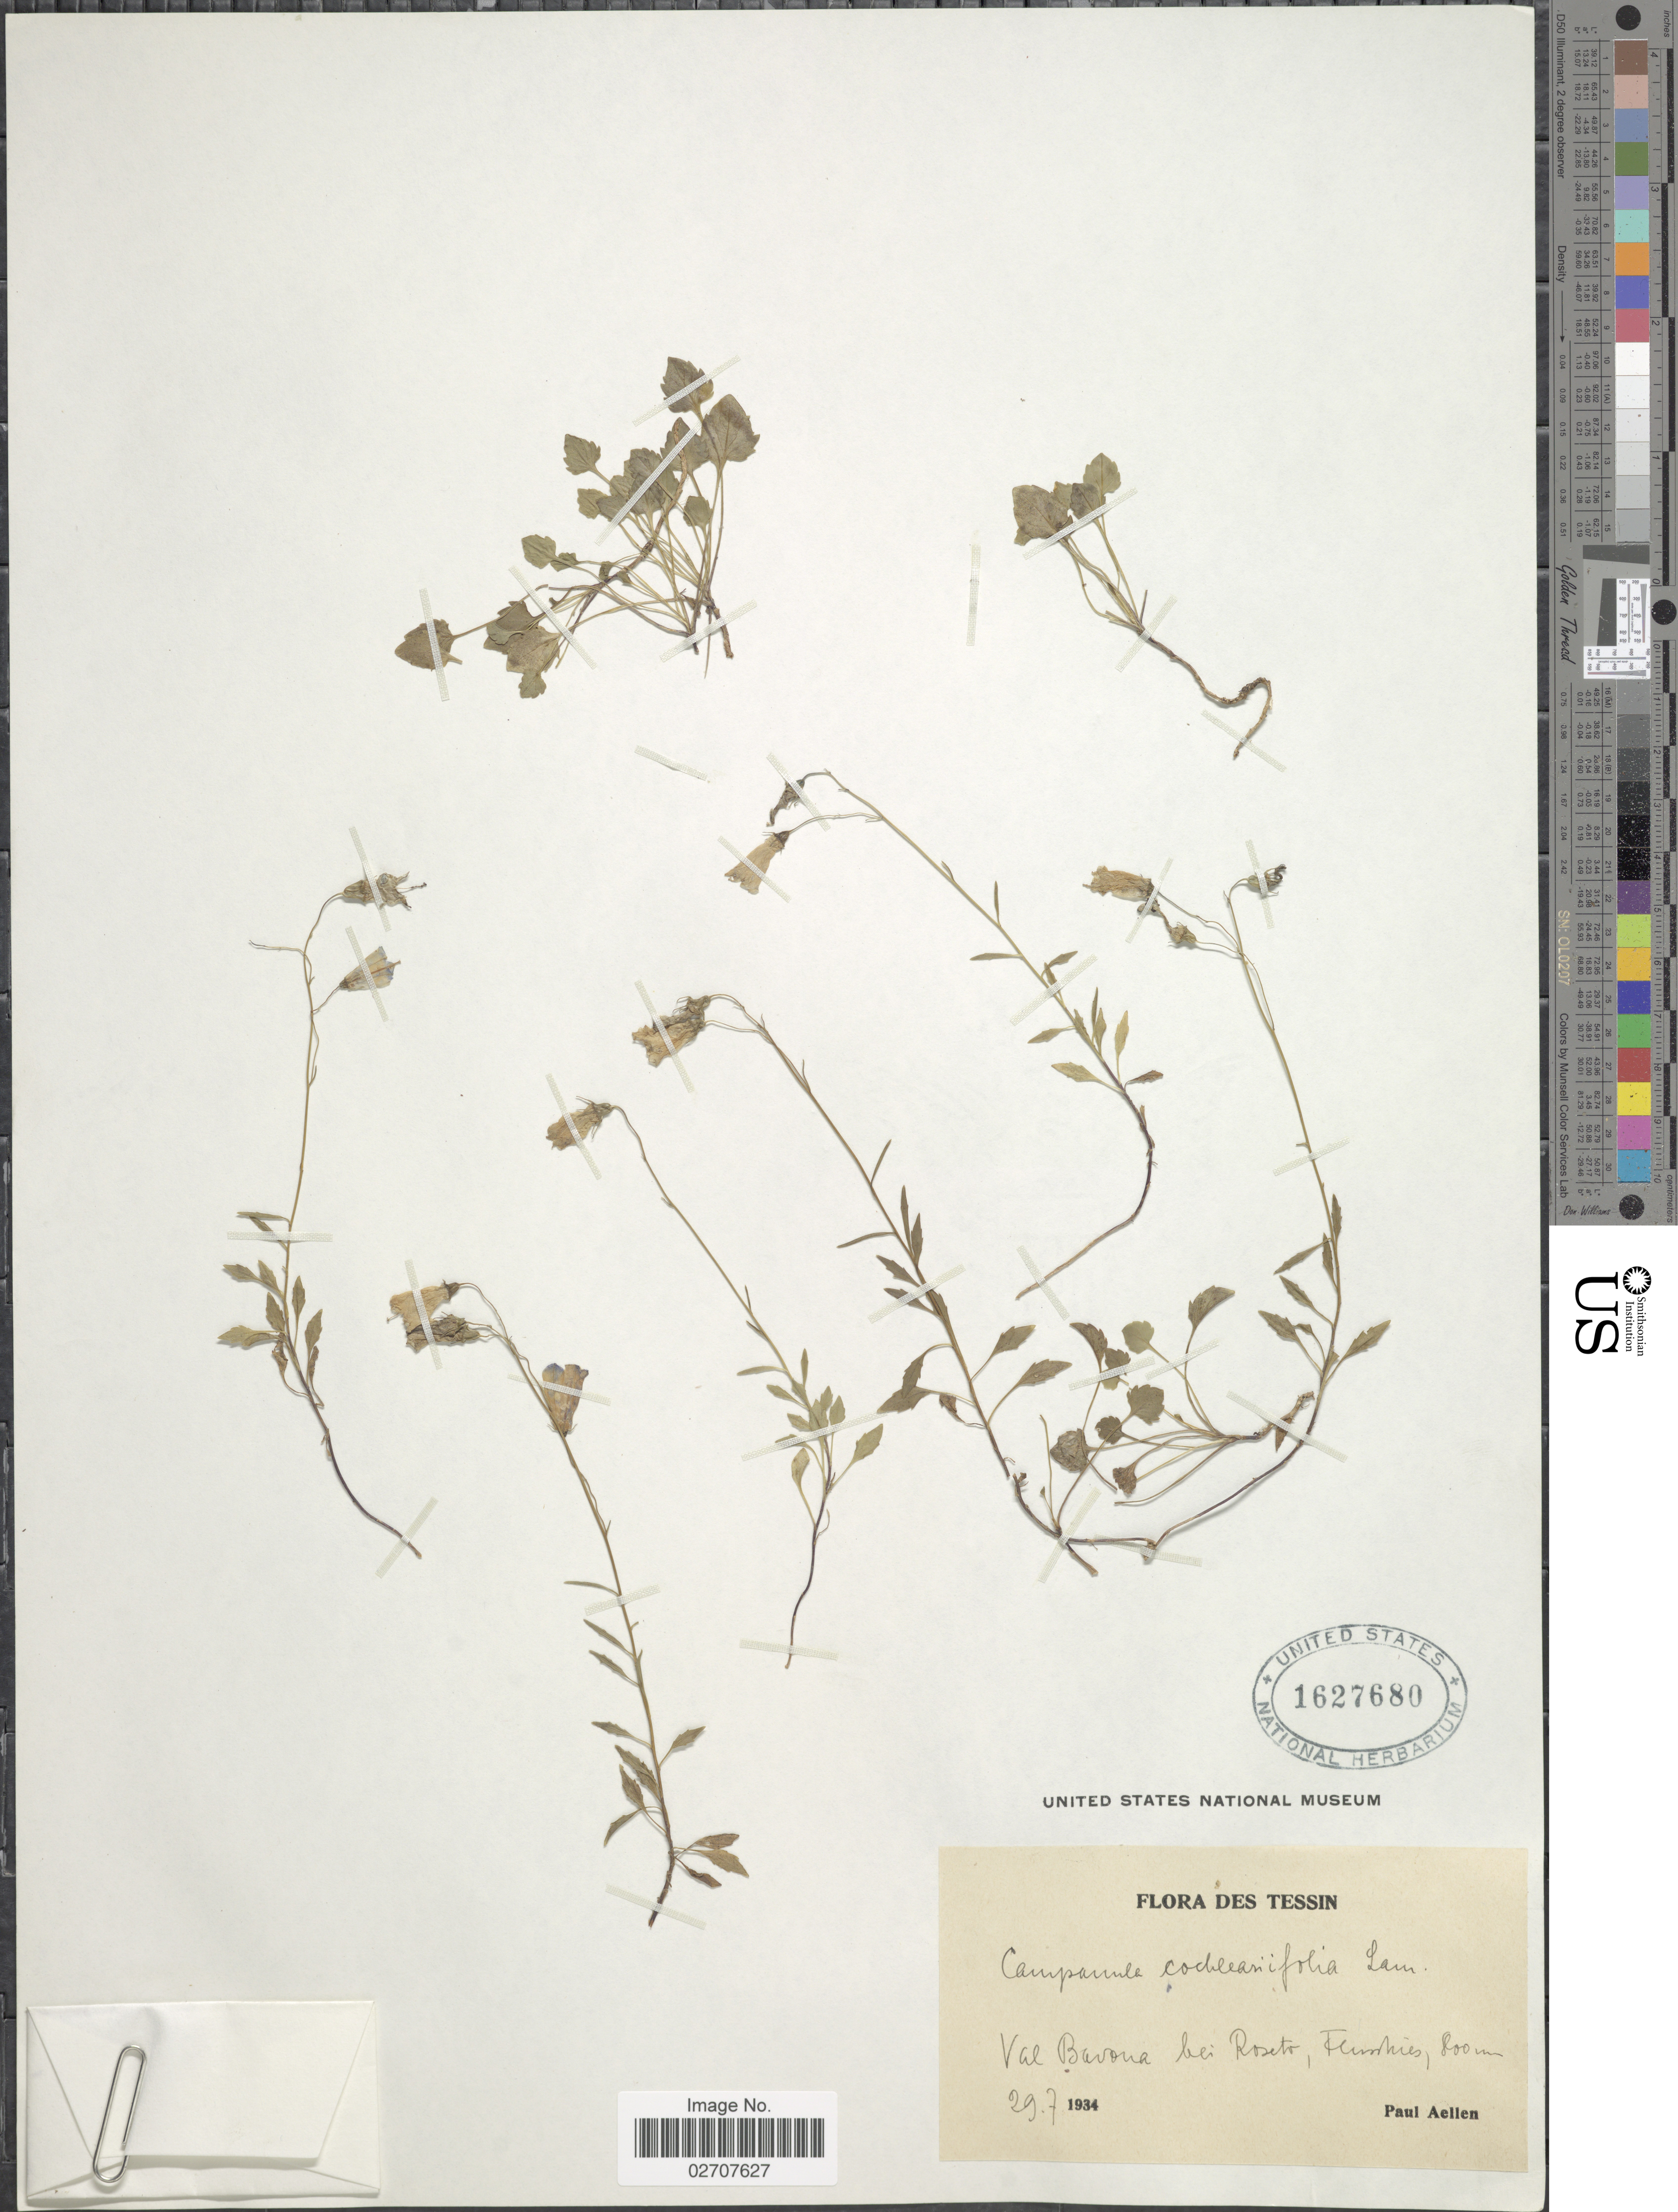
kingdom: Plantae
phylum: Tracheophyta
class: Magnoliopsida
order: Asterales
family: Campanulaceae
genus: Campanula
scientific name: Campanula cochleariifolia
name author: Lam.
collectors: P. Aellen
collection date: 1934-07-29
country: Switzerland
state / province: Ticino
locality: Tessin. Val Bavona bei Roseto, Fernkies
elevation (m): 800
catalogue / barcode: US 1627680